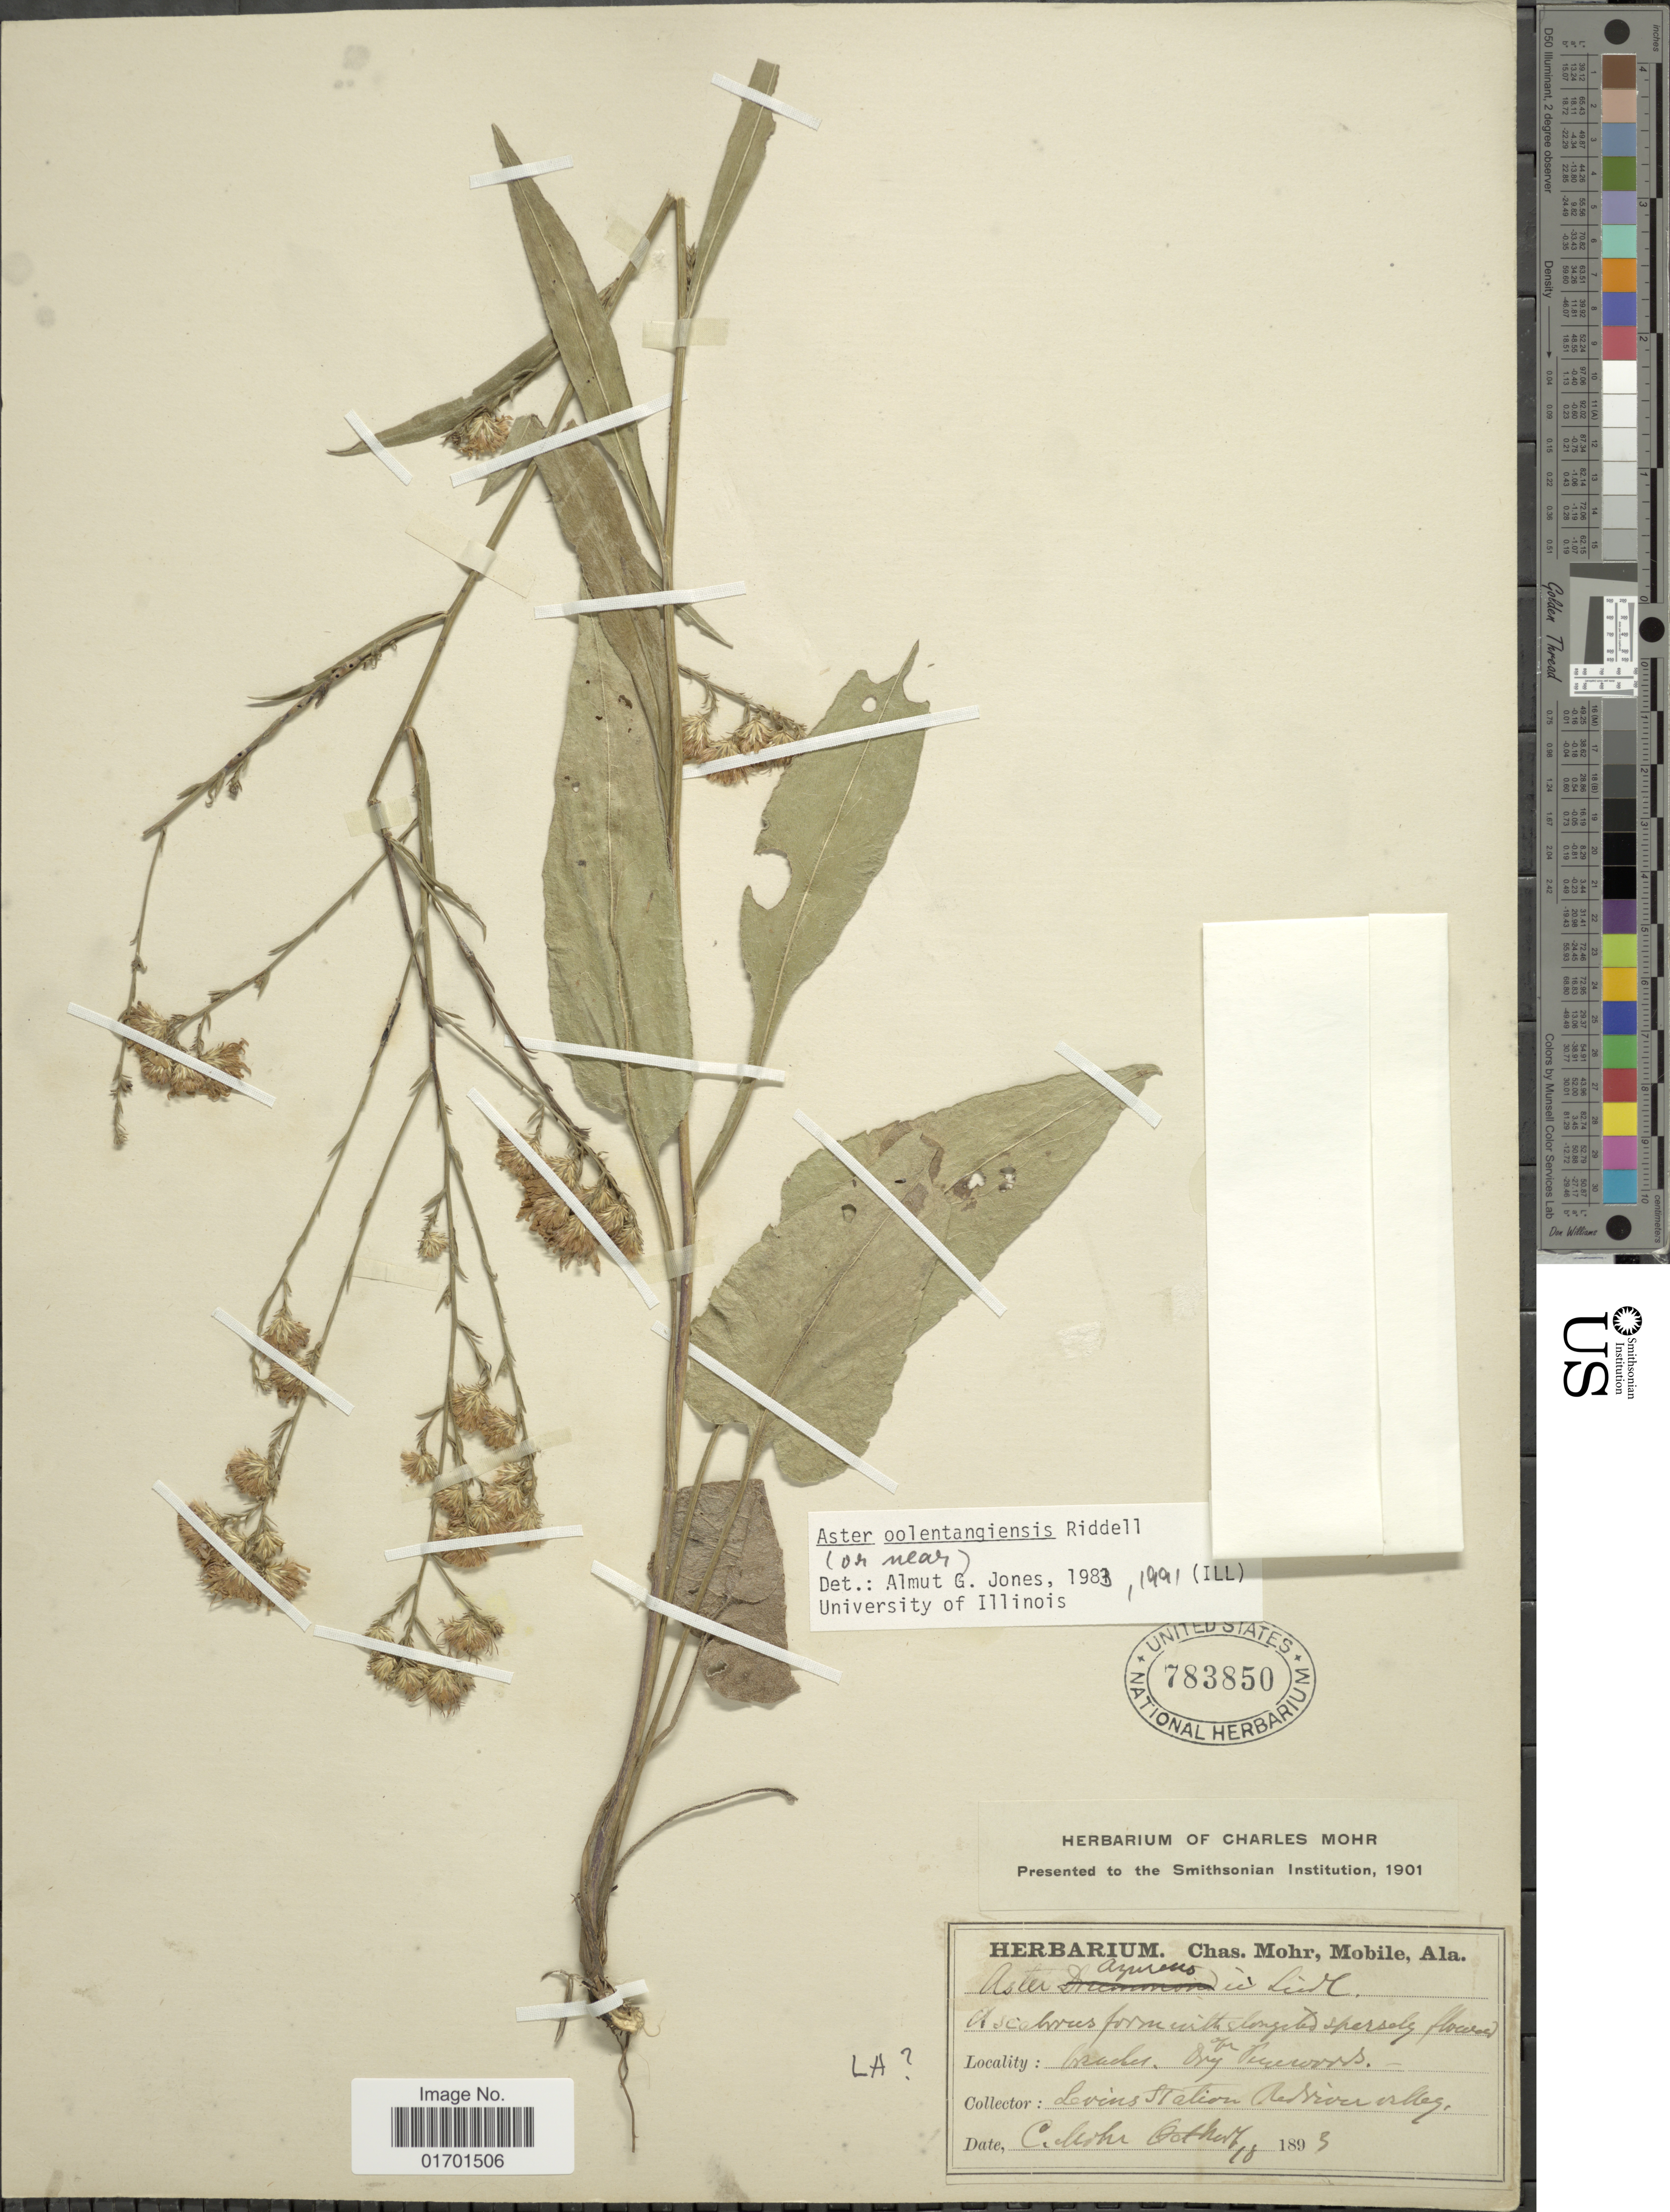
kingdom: Plantae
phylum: Tracheophyta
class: Magnoliopsida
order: Asterales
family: Asteraceae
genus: Symphyotrichum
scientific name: Symphyotrichum oolentangiense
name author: (Riddell) G.L. Nesom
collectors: C. T. Mohr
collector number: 18*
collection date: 1893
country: United States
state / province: Alabama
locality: Braches, dry Teyewoods, Levins Station Red river valley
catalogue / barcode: US 783850